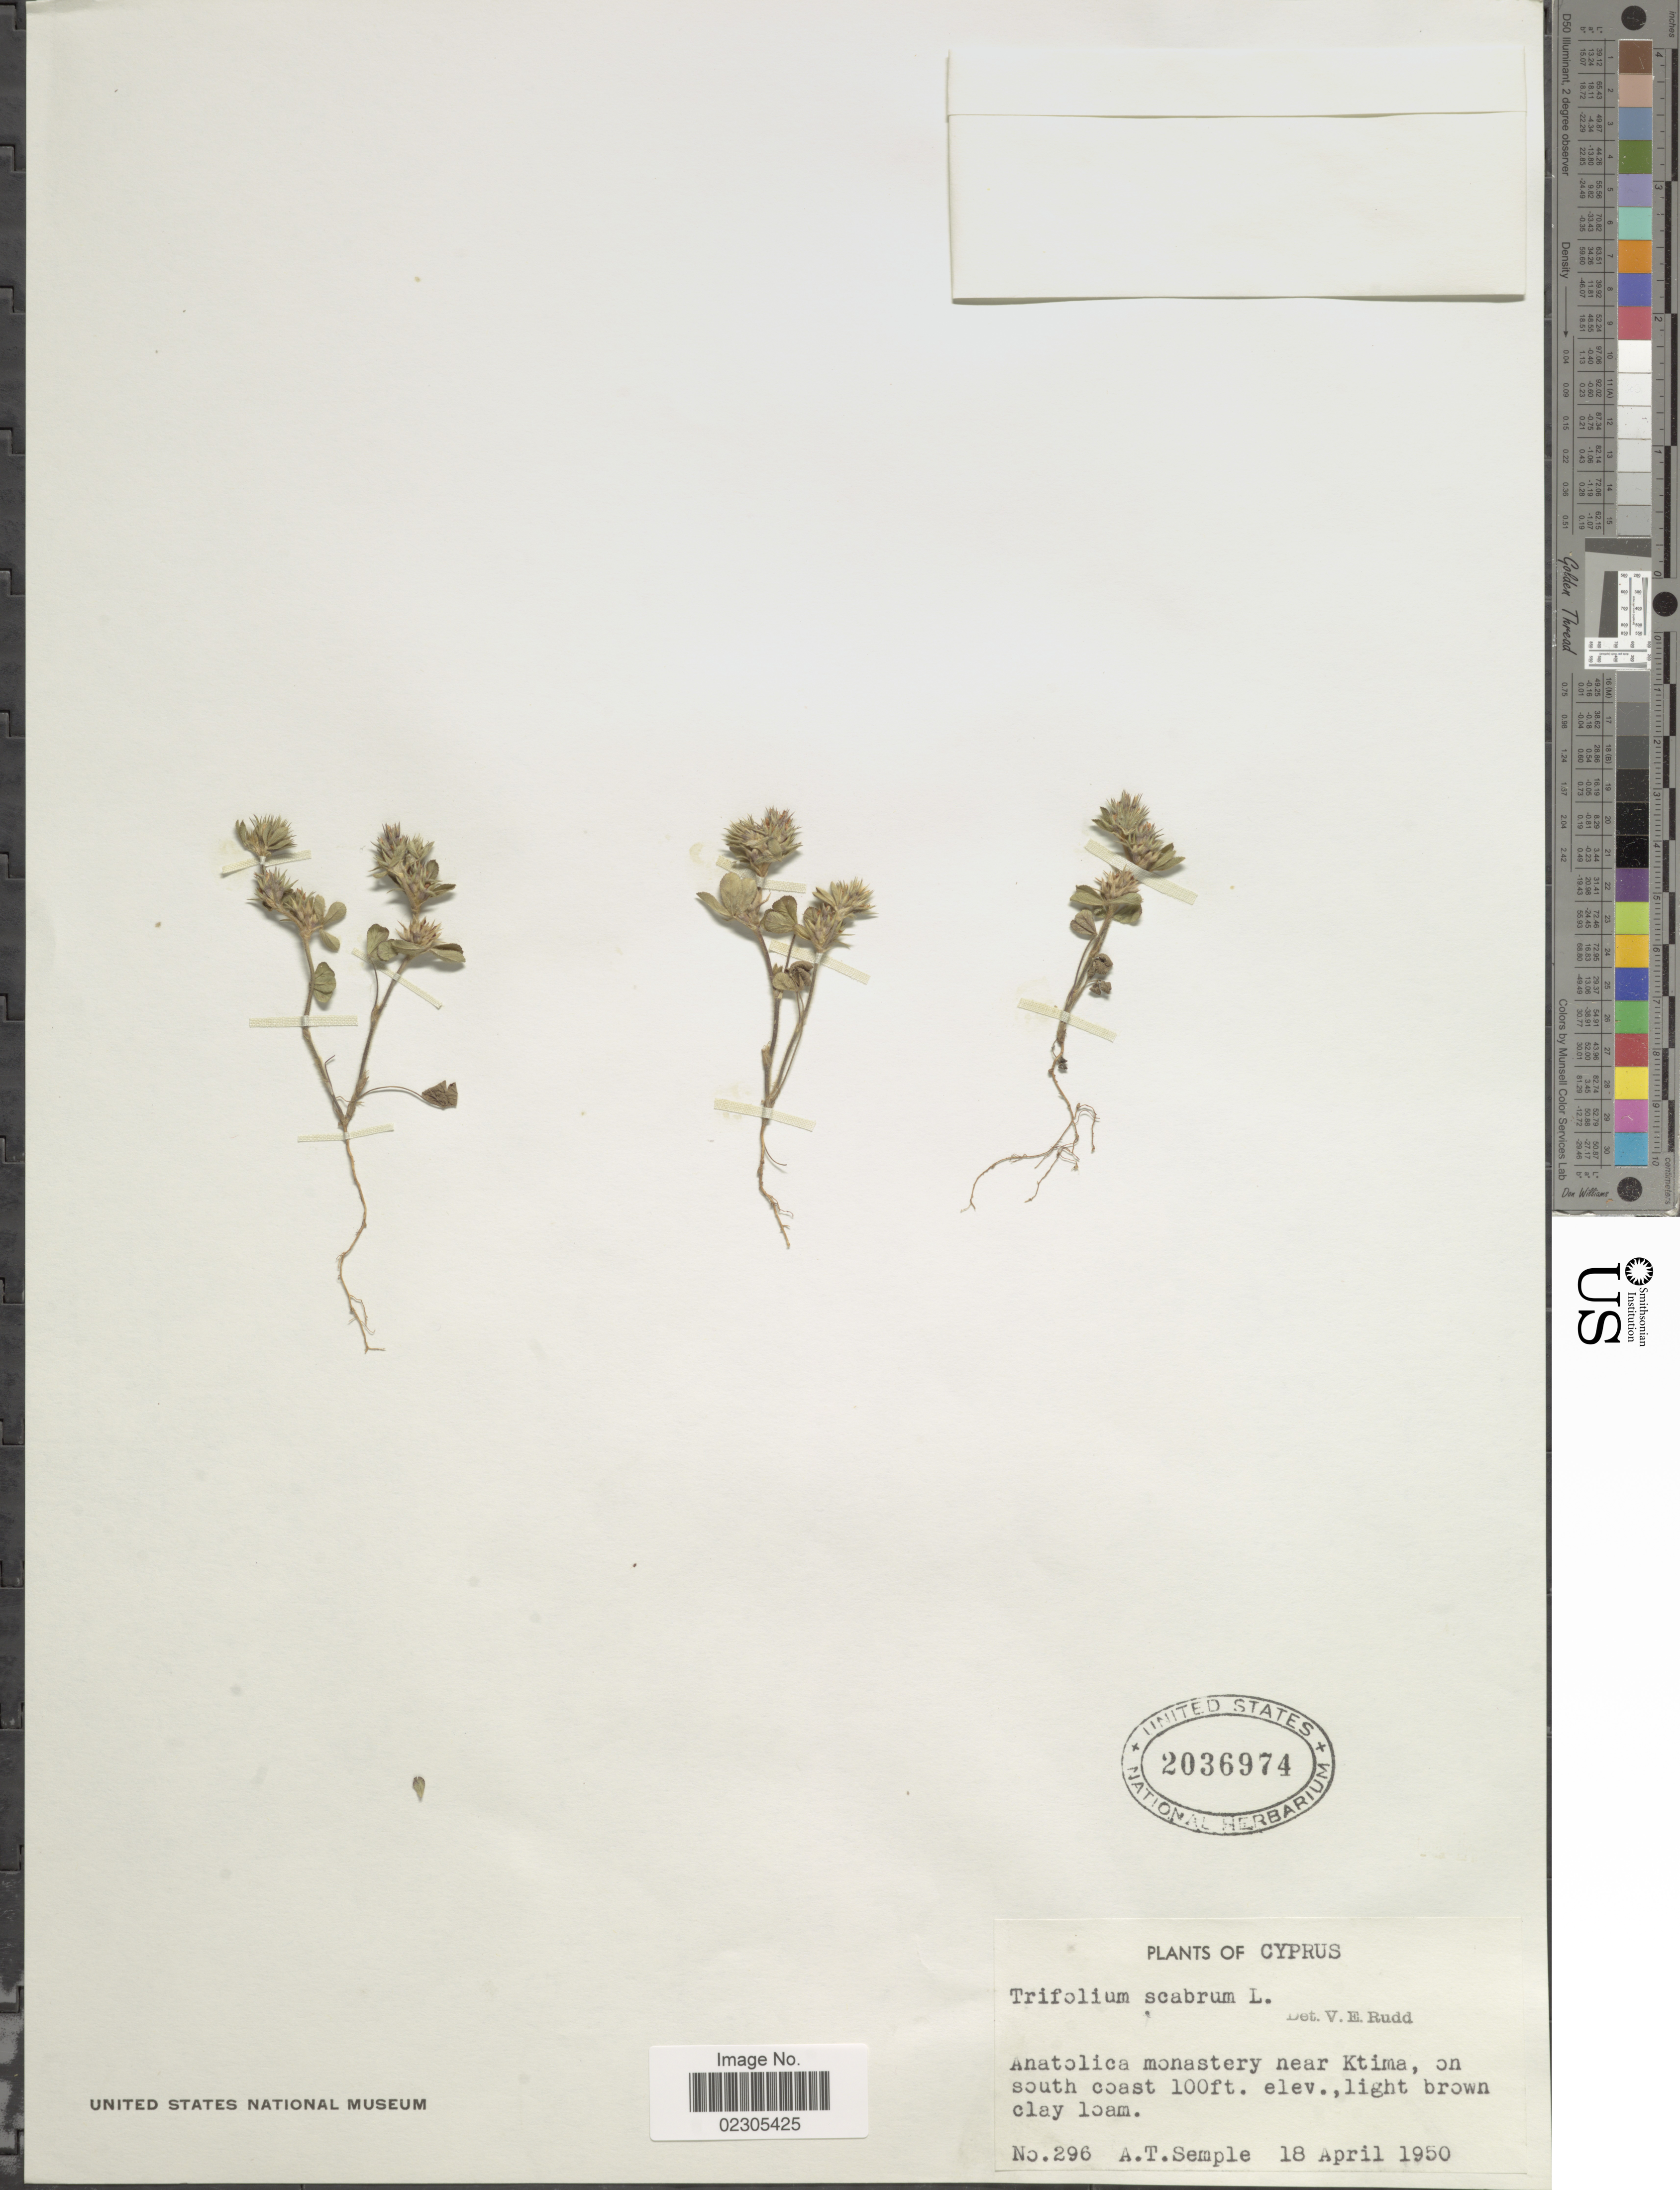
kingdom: Plantae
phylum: Tracheophyta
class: Magnoliopsida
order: Fabales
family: Fabaceae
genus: Trifolium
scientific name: Trifolium scabrum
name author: L.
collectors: A. Semple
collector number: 296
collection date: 1950-04-18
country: Cyprus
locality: Anatolica monastery near Ktima, on south coast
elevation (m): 30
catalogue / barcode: US 2036974